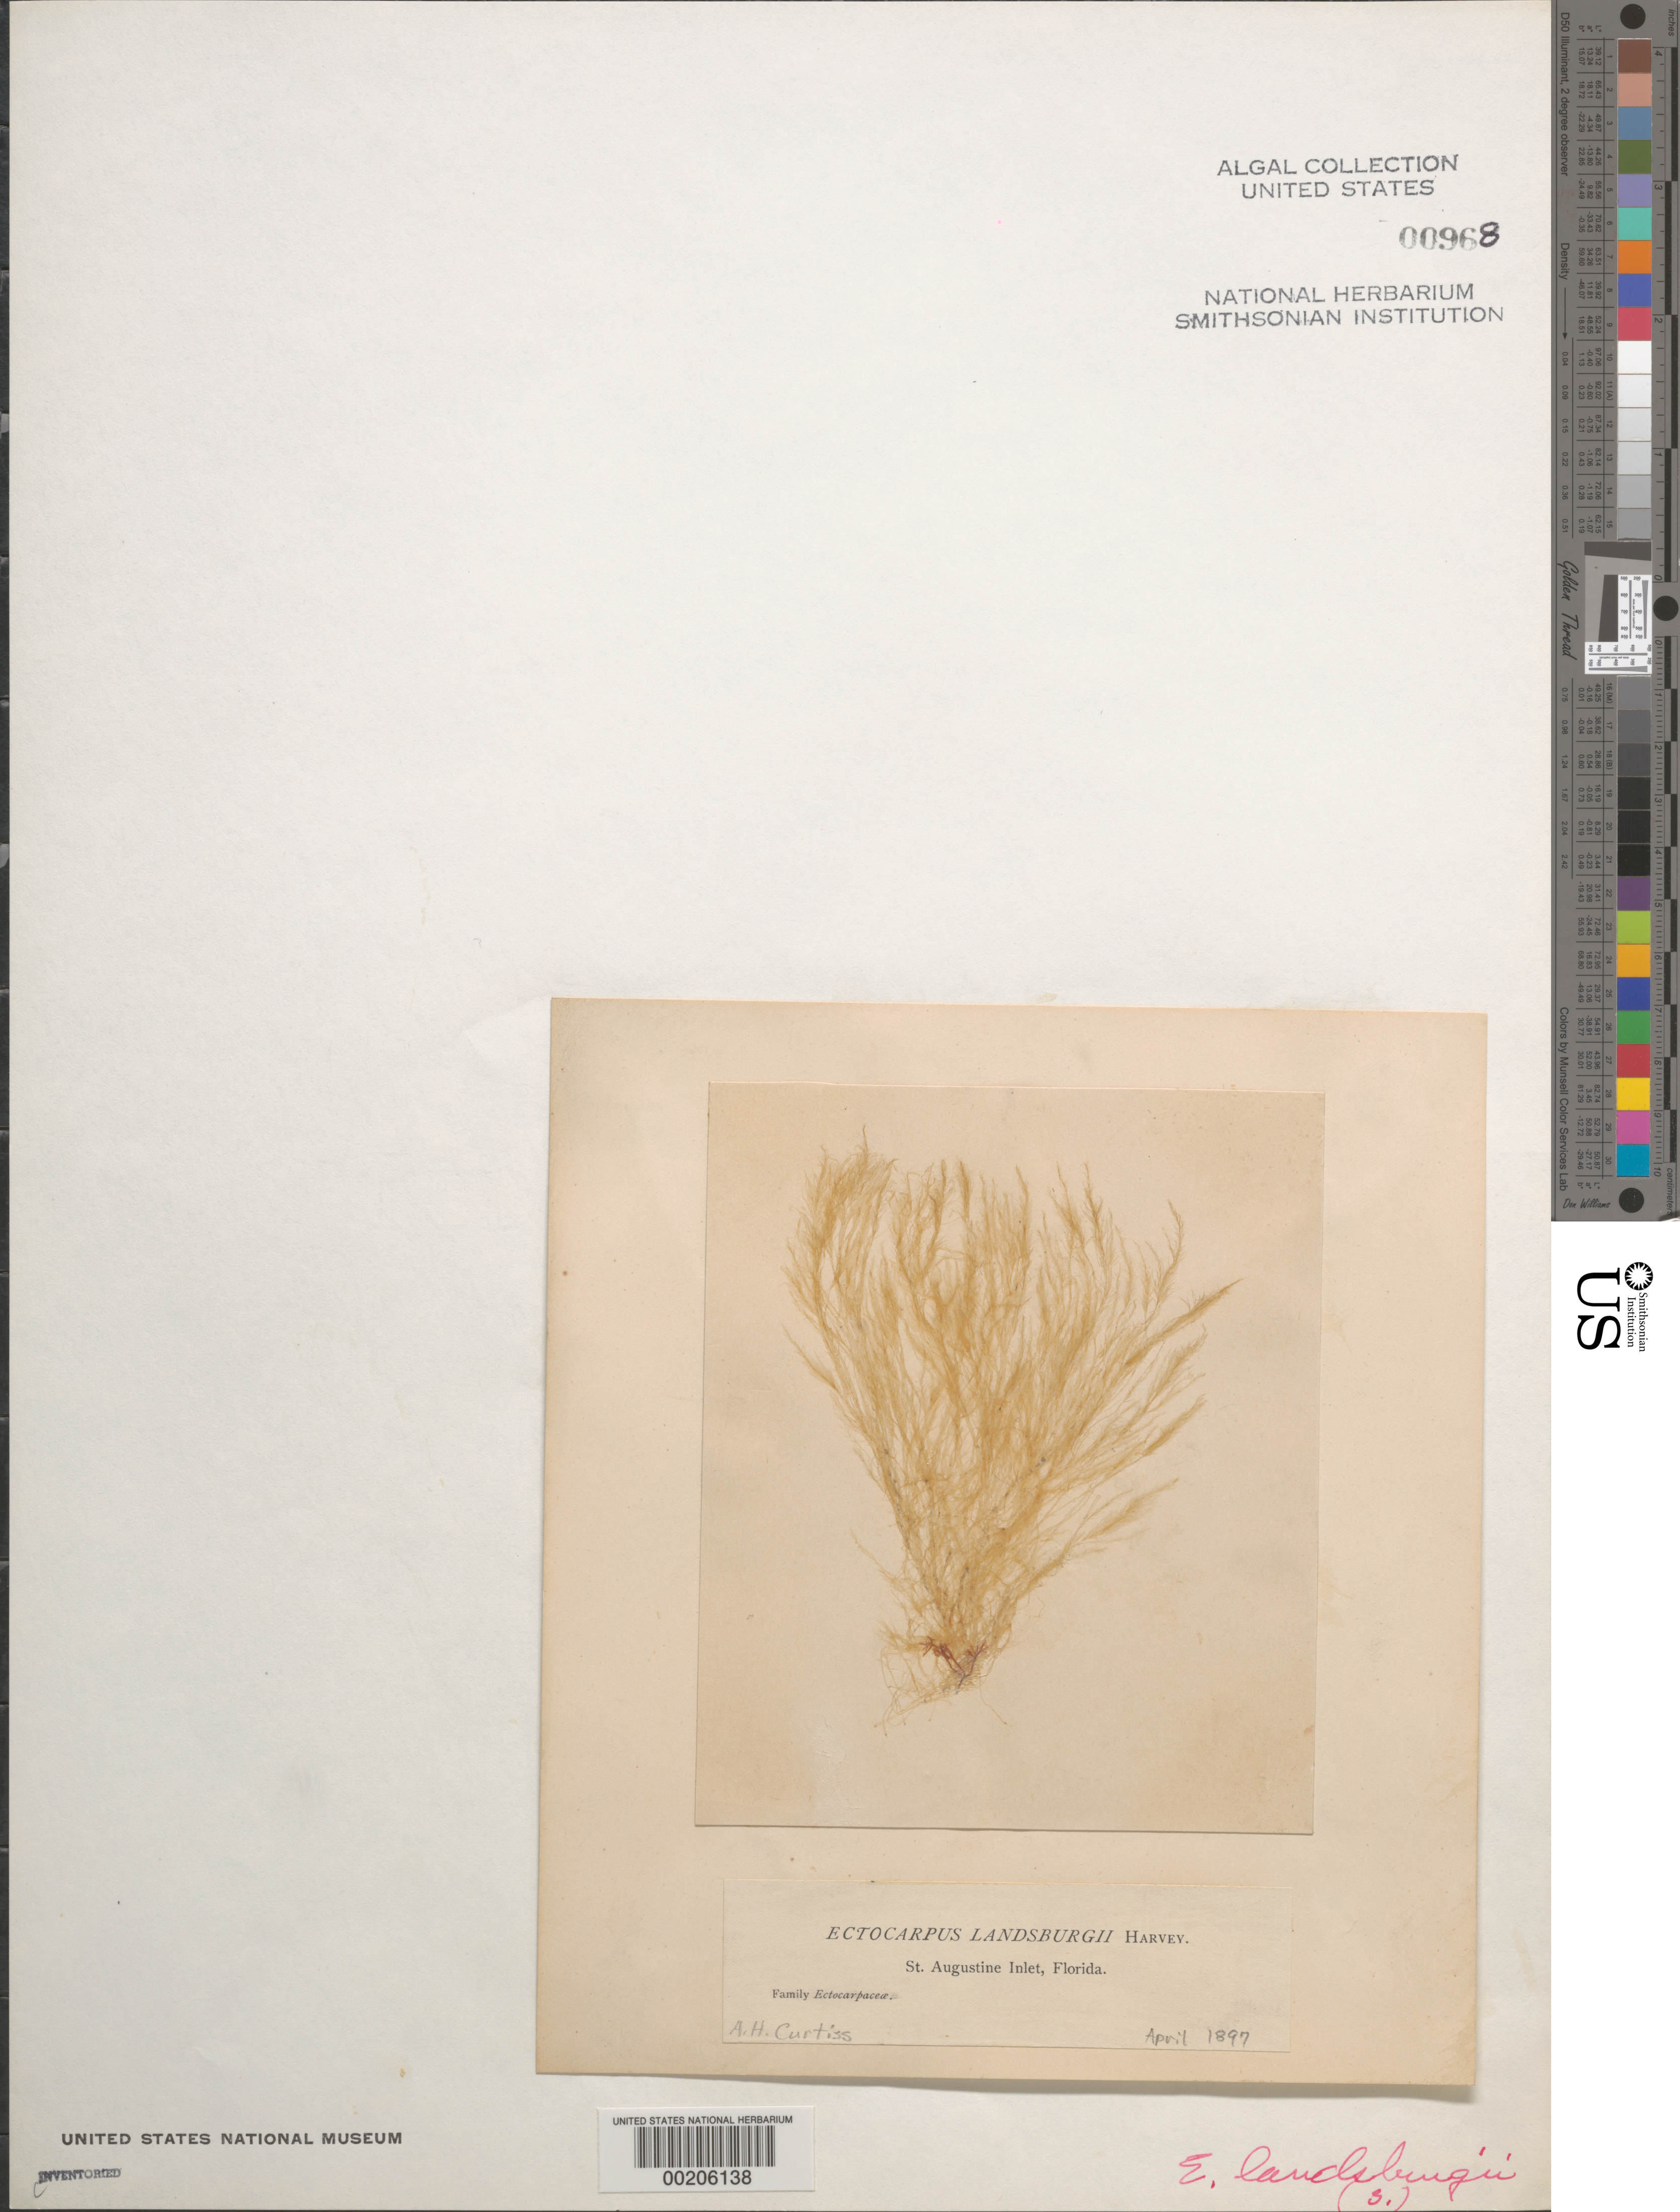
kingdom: Chromista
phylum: Ochrophyta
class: Phaeophyceae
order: Ectocarpales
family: Ectocarpaceae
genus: Ectocarpus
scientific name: Ectocarpus fasciculatus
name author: Harv.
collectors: A. H. Curtiss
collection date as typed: Apr 1897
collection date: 1897-04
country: United States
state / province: Florida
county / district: Saint Johns County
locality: St. Augustine Inlet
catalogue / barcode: US 968